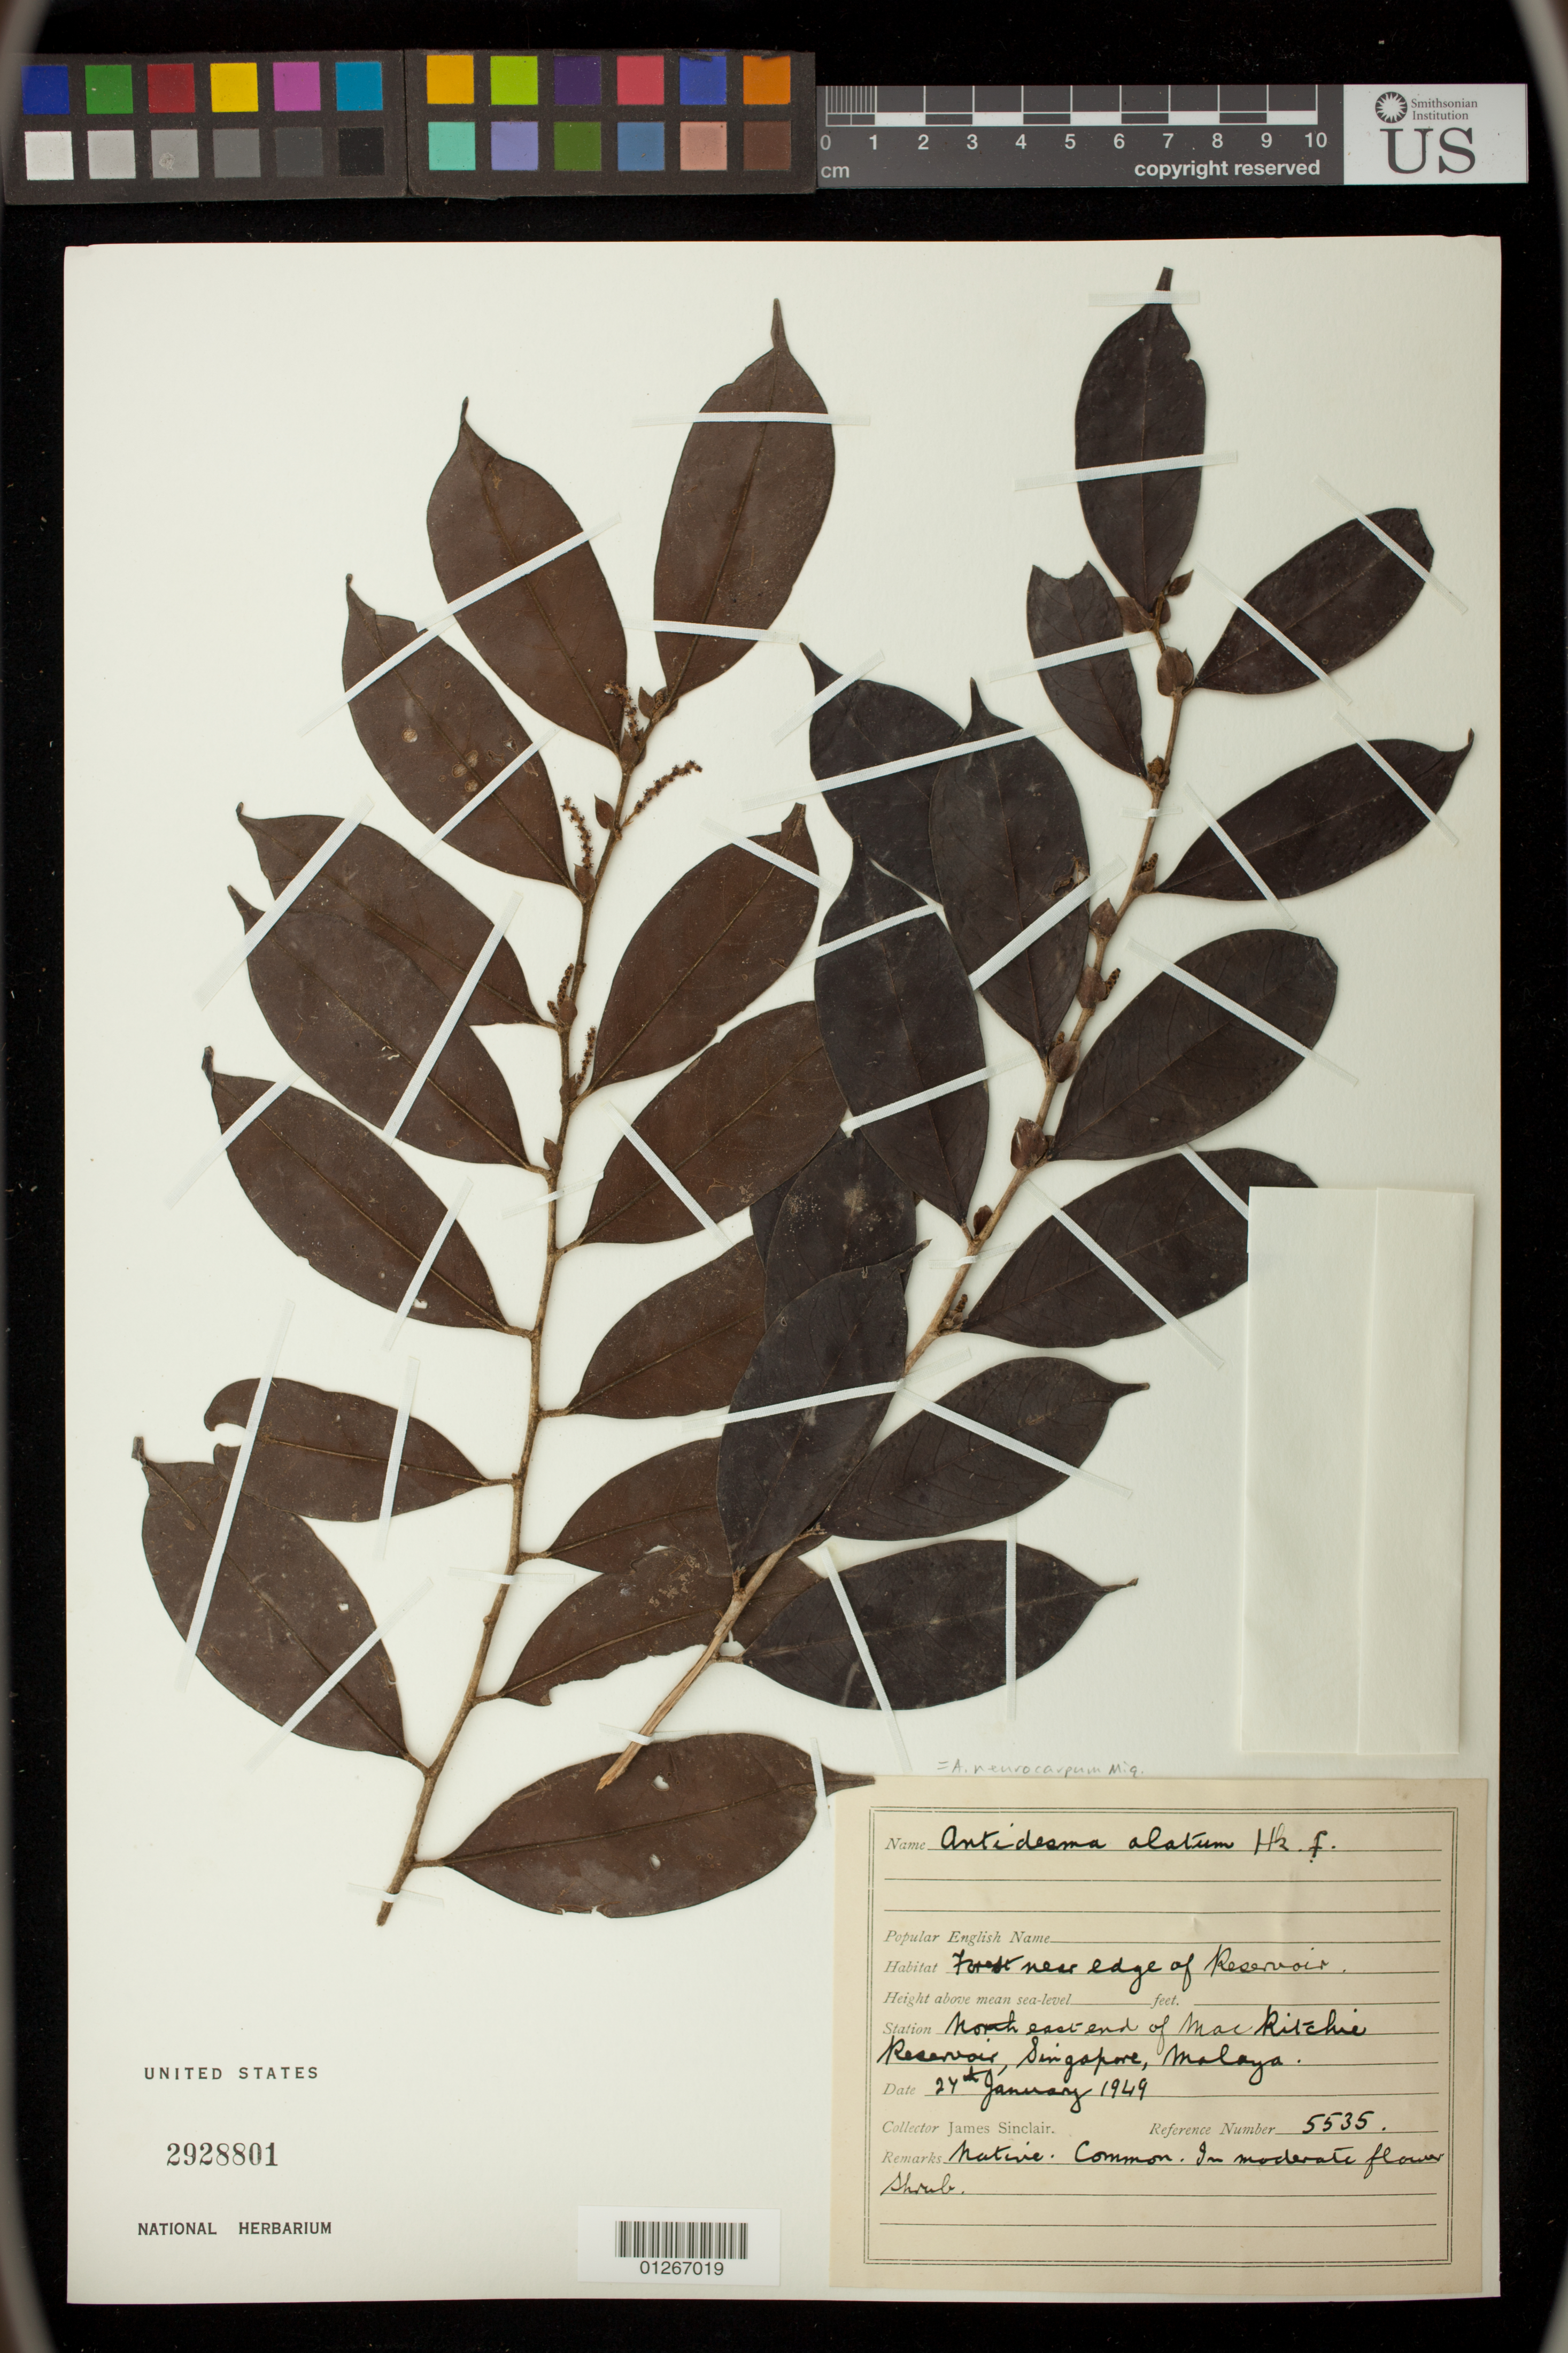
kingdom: Plantae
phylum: Tracheophyta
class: Magnoliopsida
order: Malpighiales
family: Phyllanthaceae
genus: Antidesma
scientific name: Antidesma microphyllum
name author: Hemsl.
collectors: J. Sinclair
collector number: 5535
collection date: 1949-01-27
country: Singapore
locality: North east end of MacRitchie Reservoir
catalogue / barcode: US 2928801